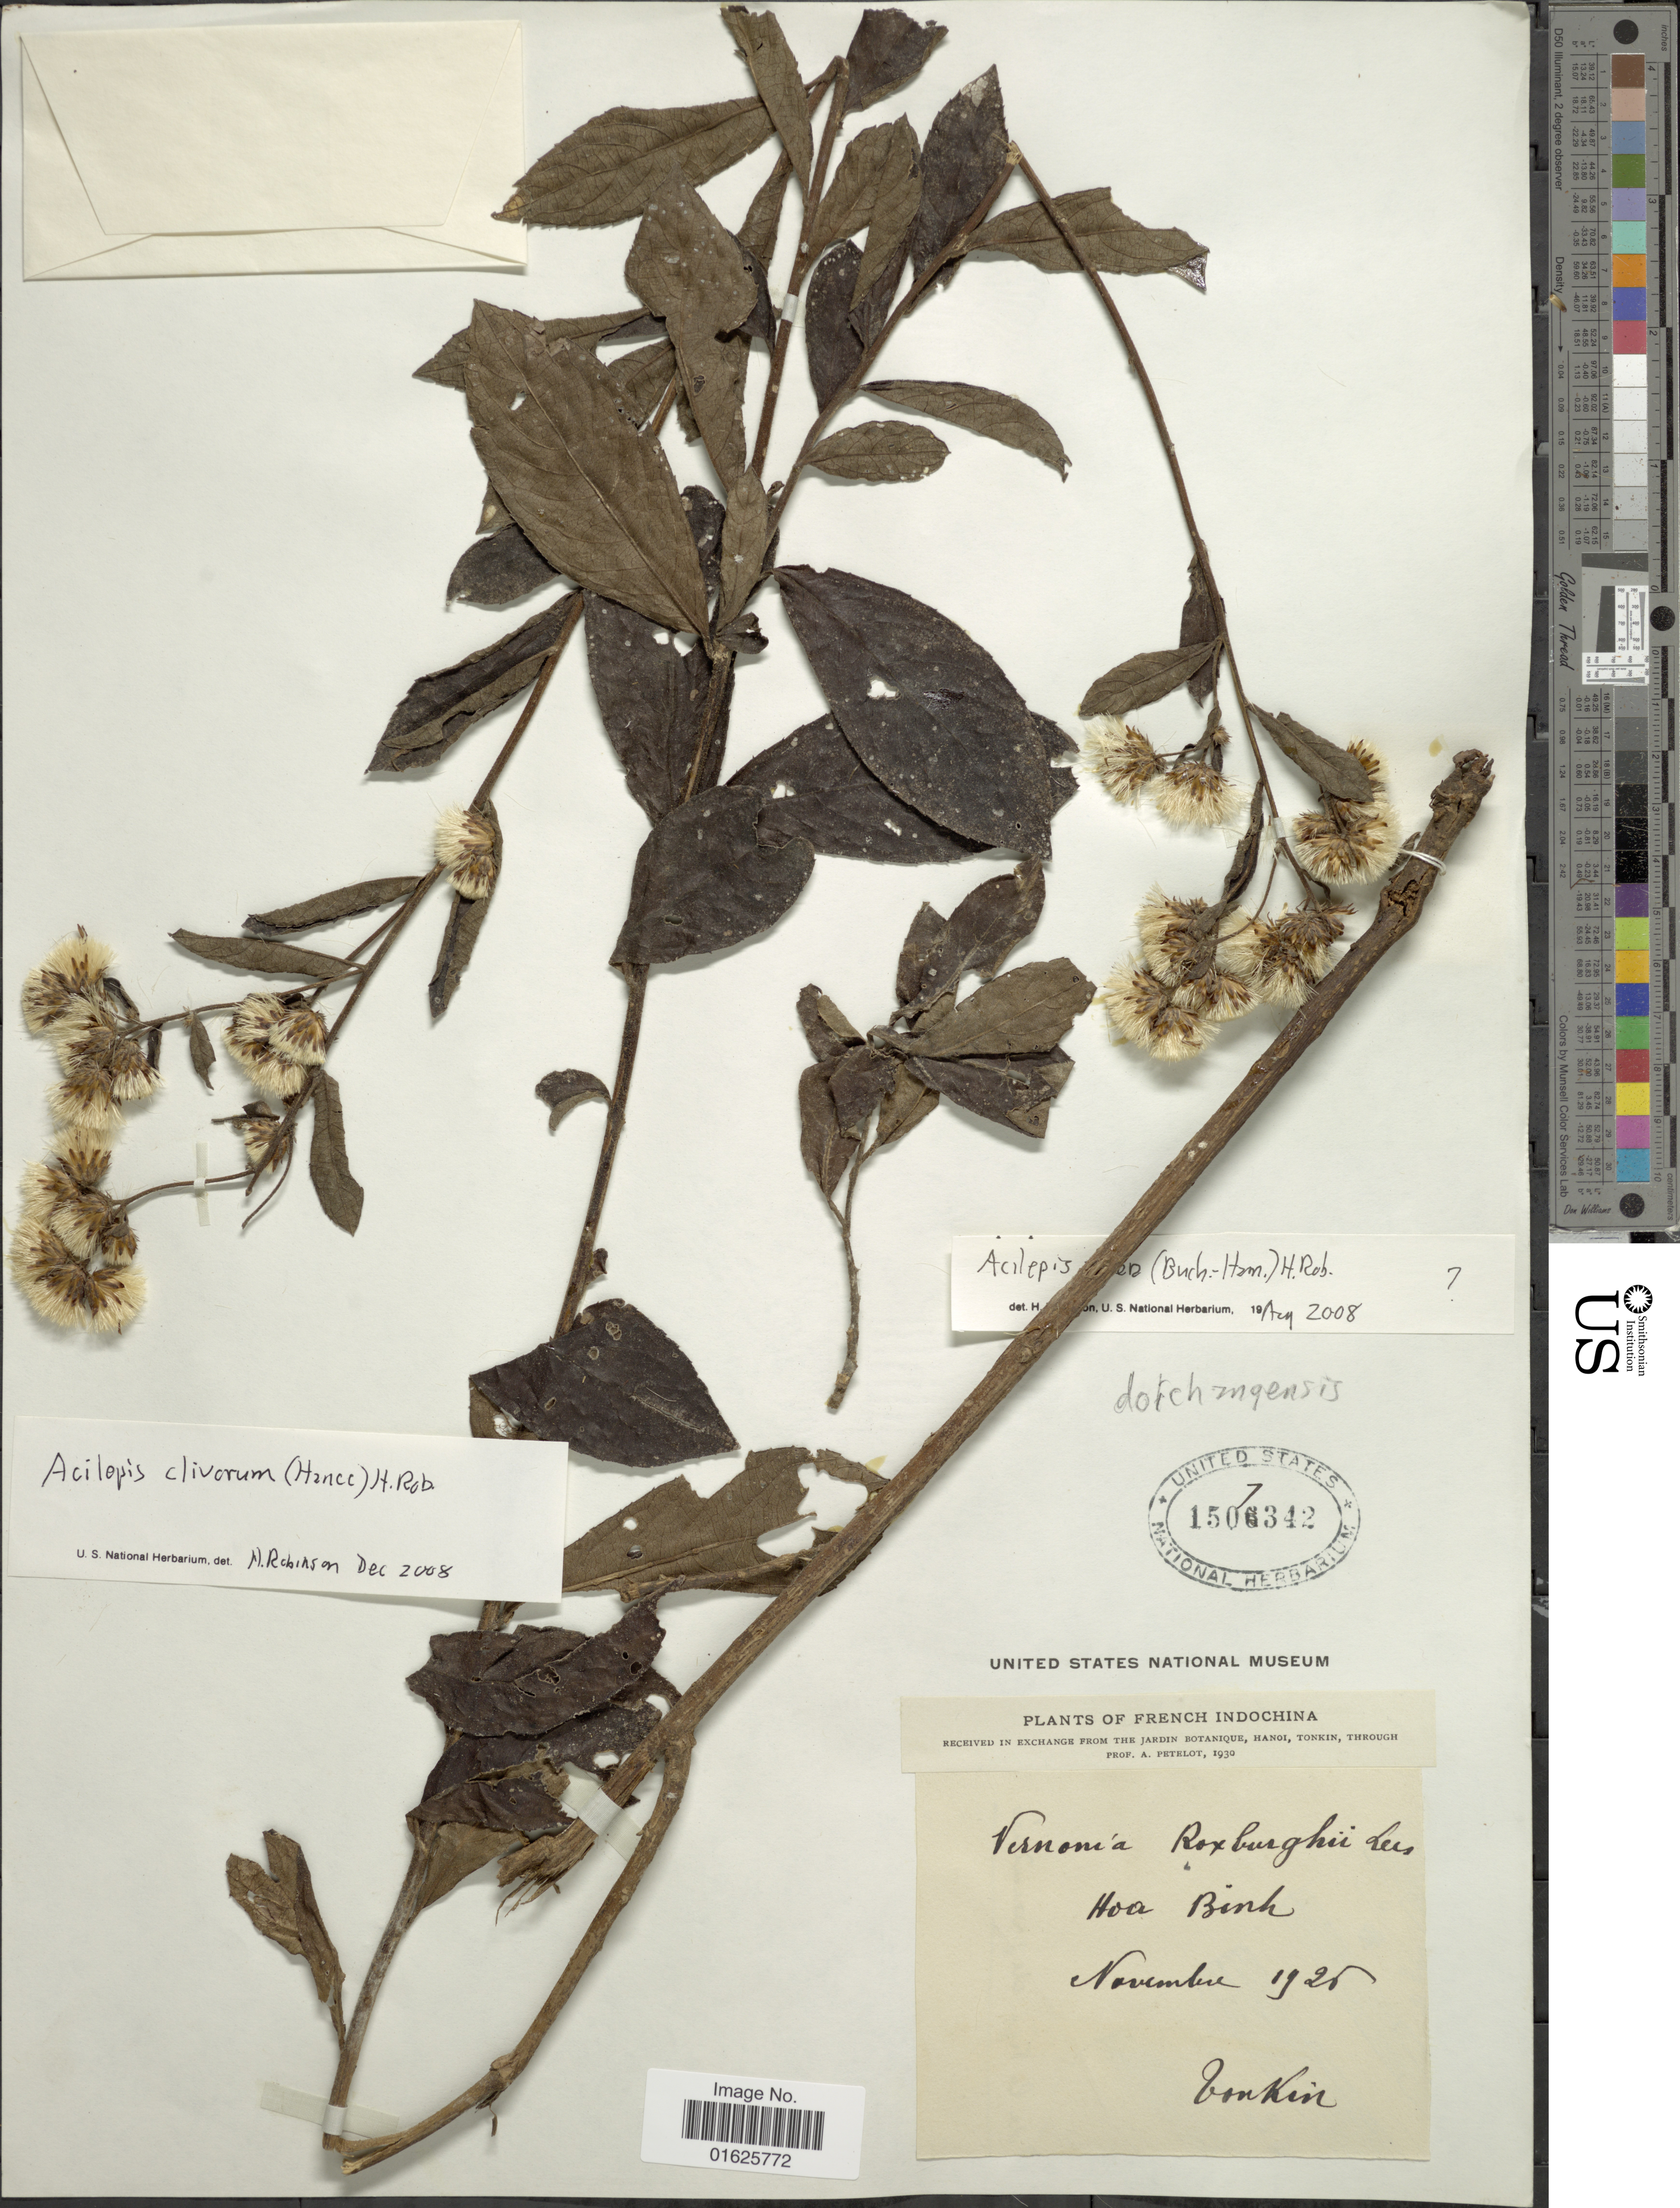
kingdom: Plantae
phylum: Tracheophyta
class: Magnoliopsida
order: Asterales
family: Asteraceae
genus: Acilepis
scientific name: Acilepis clivorum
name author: (Hance) H. Rob.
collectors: A. Petelot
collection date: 1926-11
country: Vietnam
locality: French Indochina, Tonkin. Hoa Binh.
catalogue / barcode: US 1501342